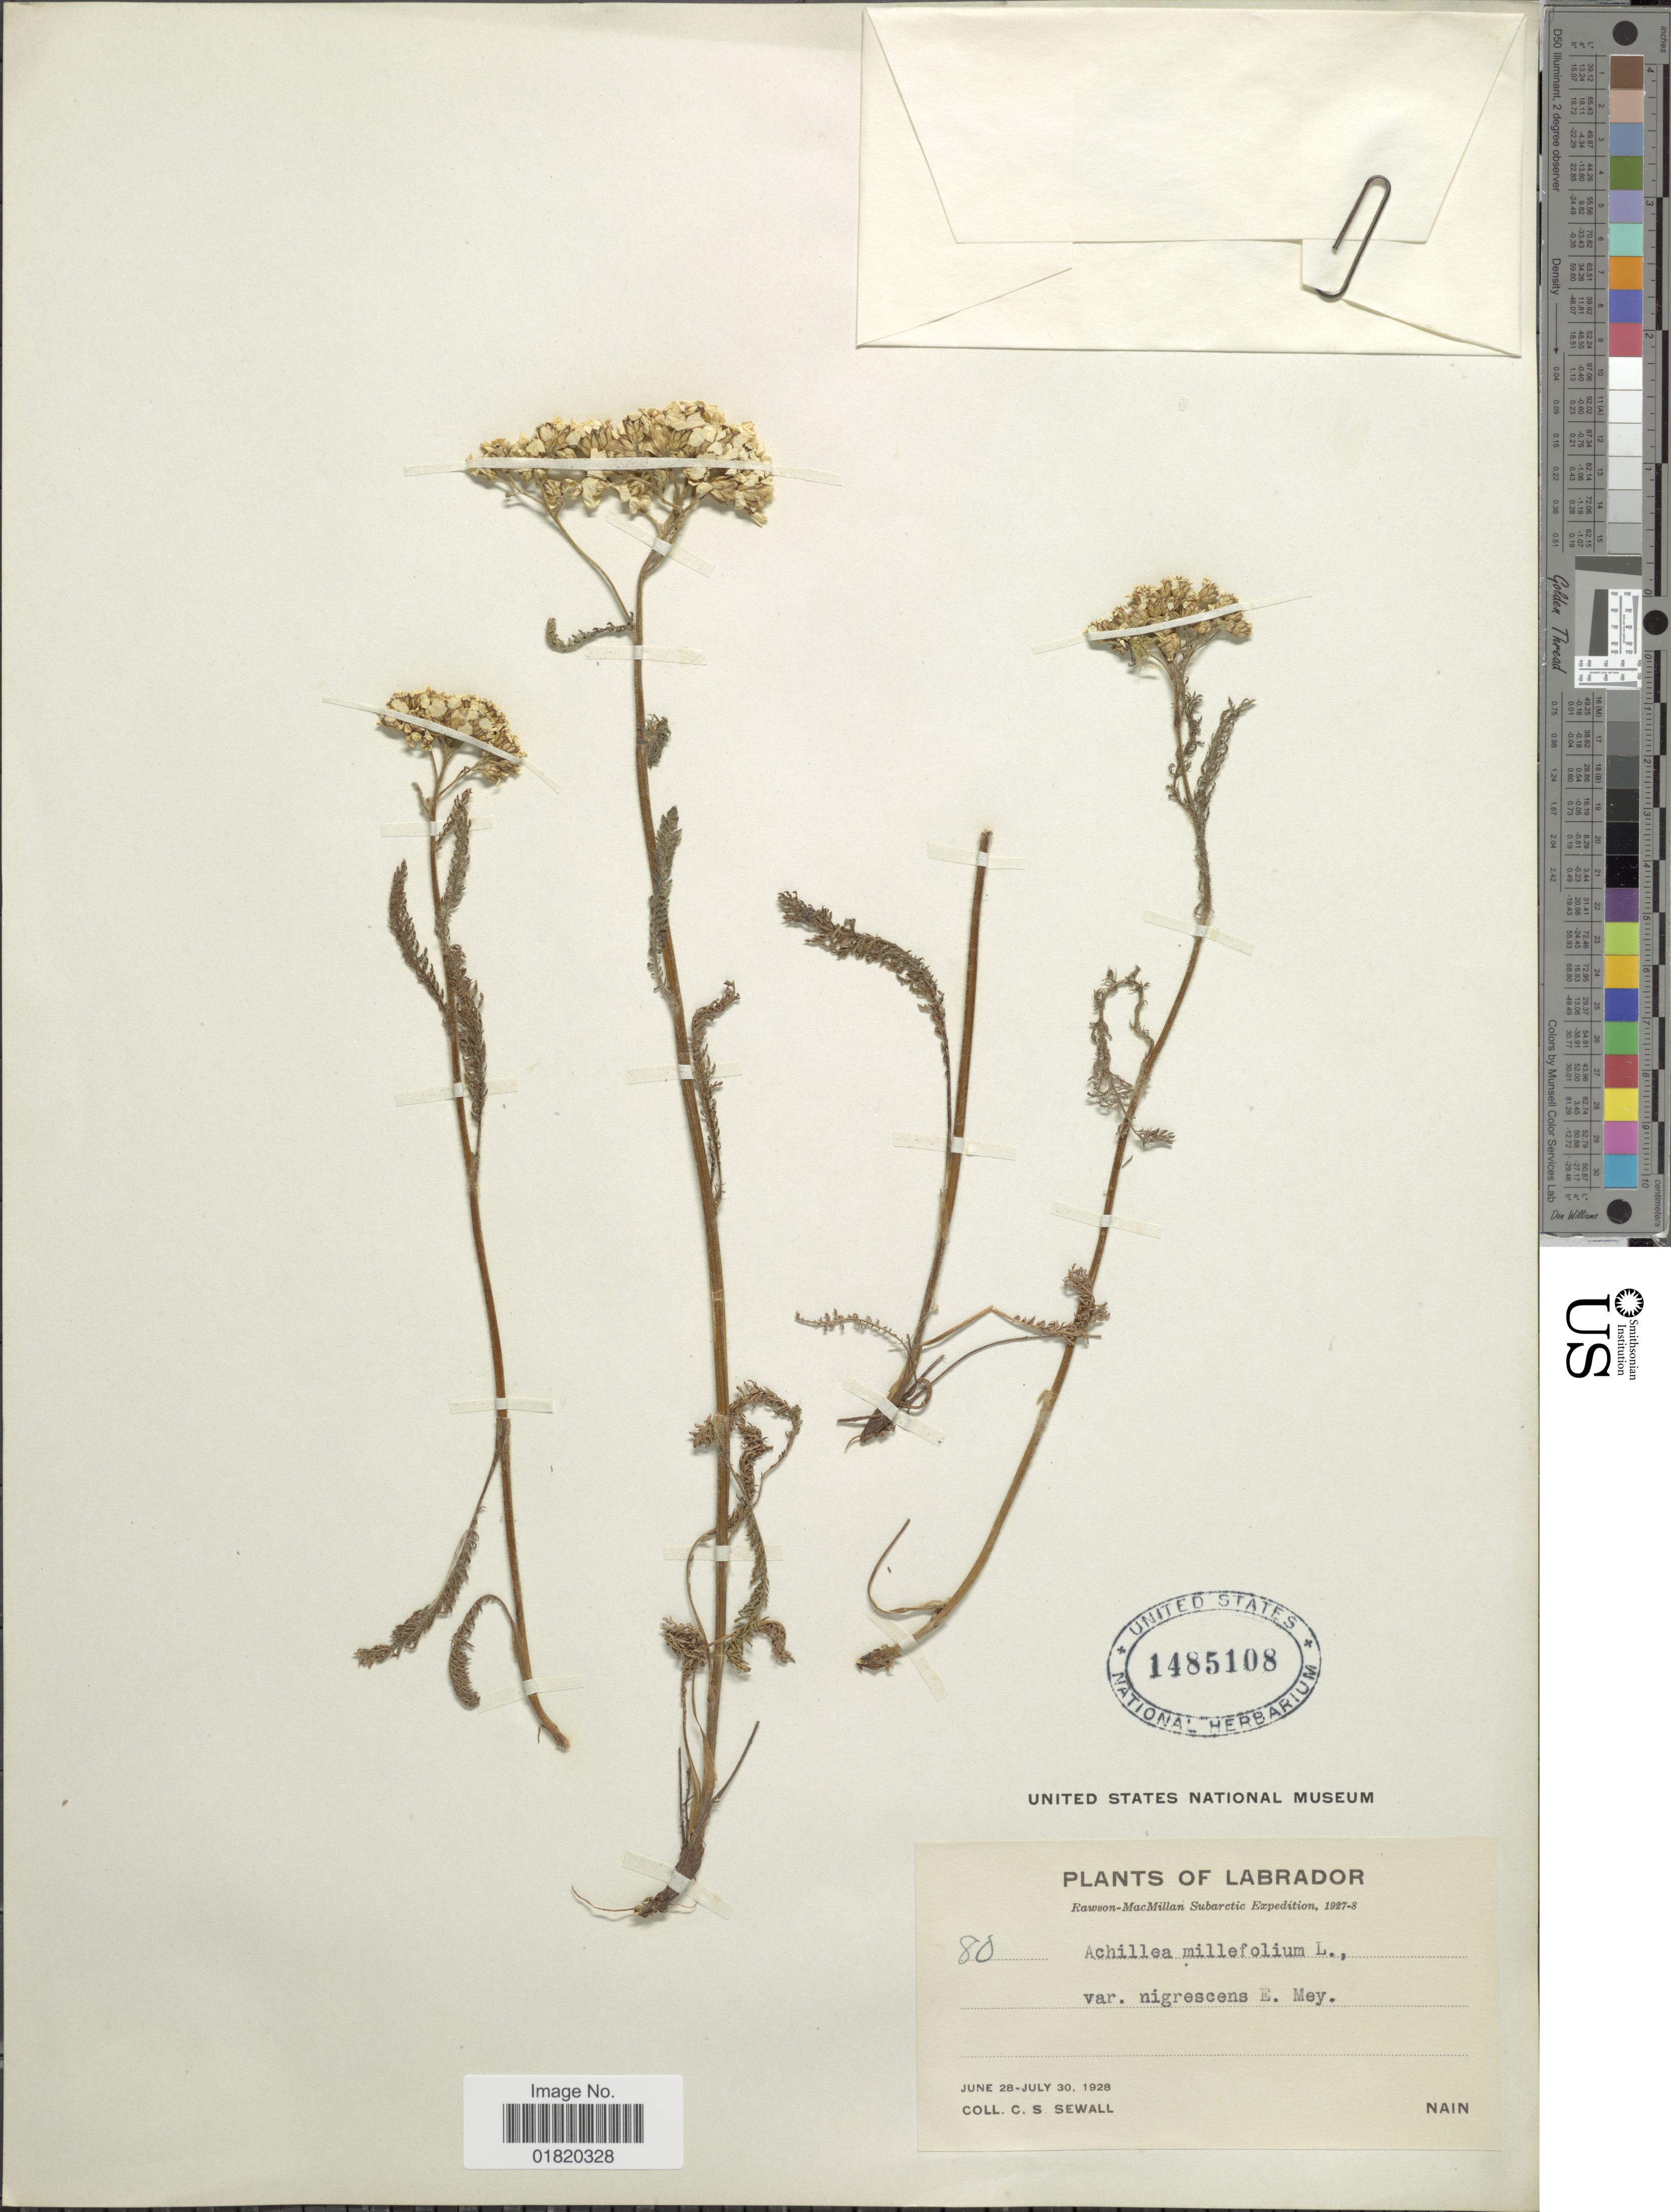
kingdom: Plantae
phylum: Tracheophyta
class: Magnoliopsida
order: Asterales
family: Asteraceae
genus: Achillea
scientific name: Achillea nigrescens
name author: (E. Mey.) Rydb.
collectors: C. Sewall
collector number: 80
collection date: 1928-06-28/1928-07-30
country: Canada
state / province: Newfoundland and Labrador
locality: Labrador. Subarctic. Nain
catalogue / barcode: US 1485108